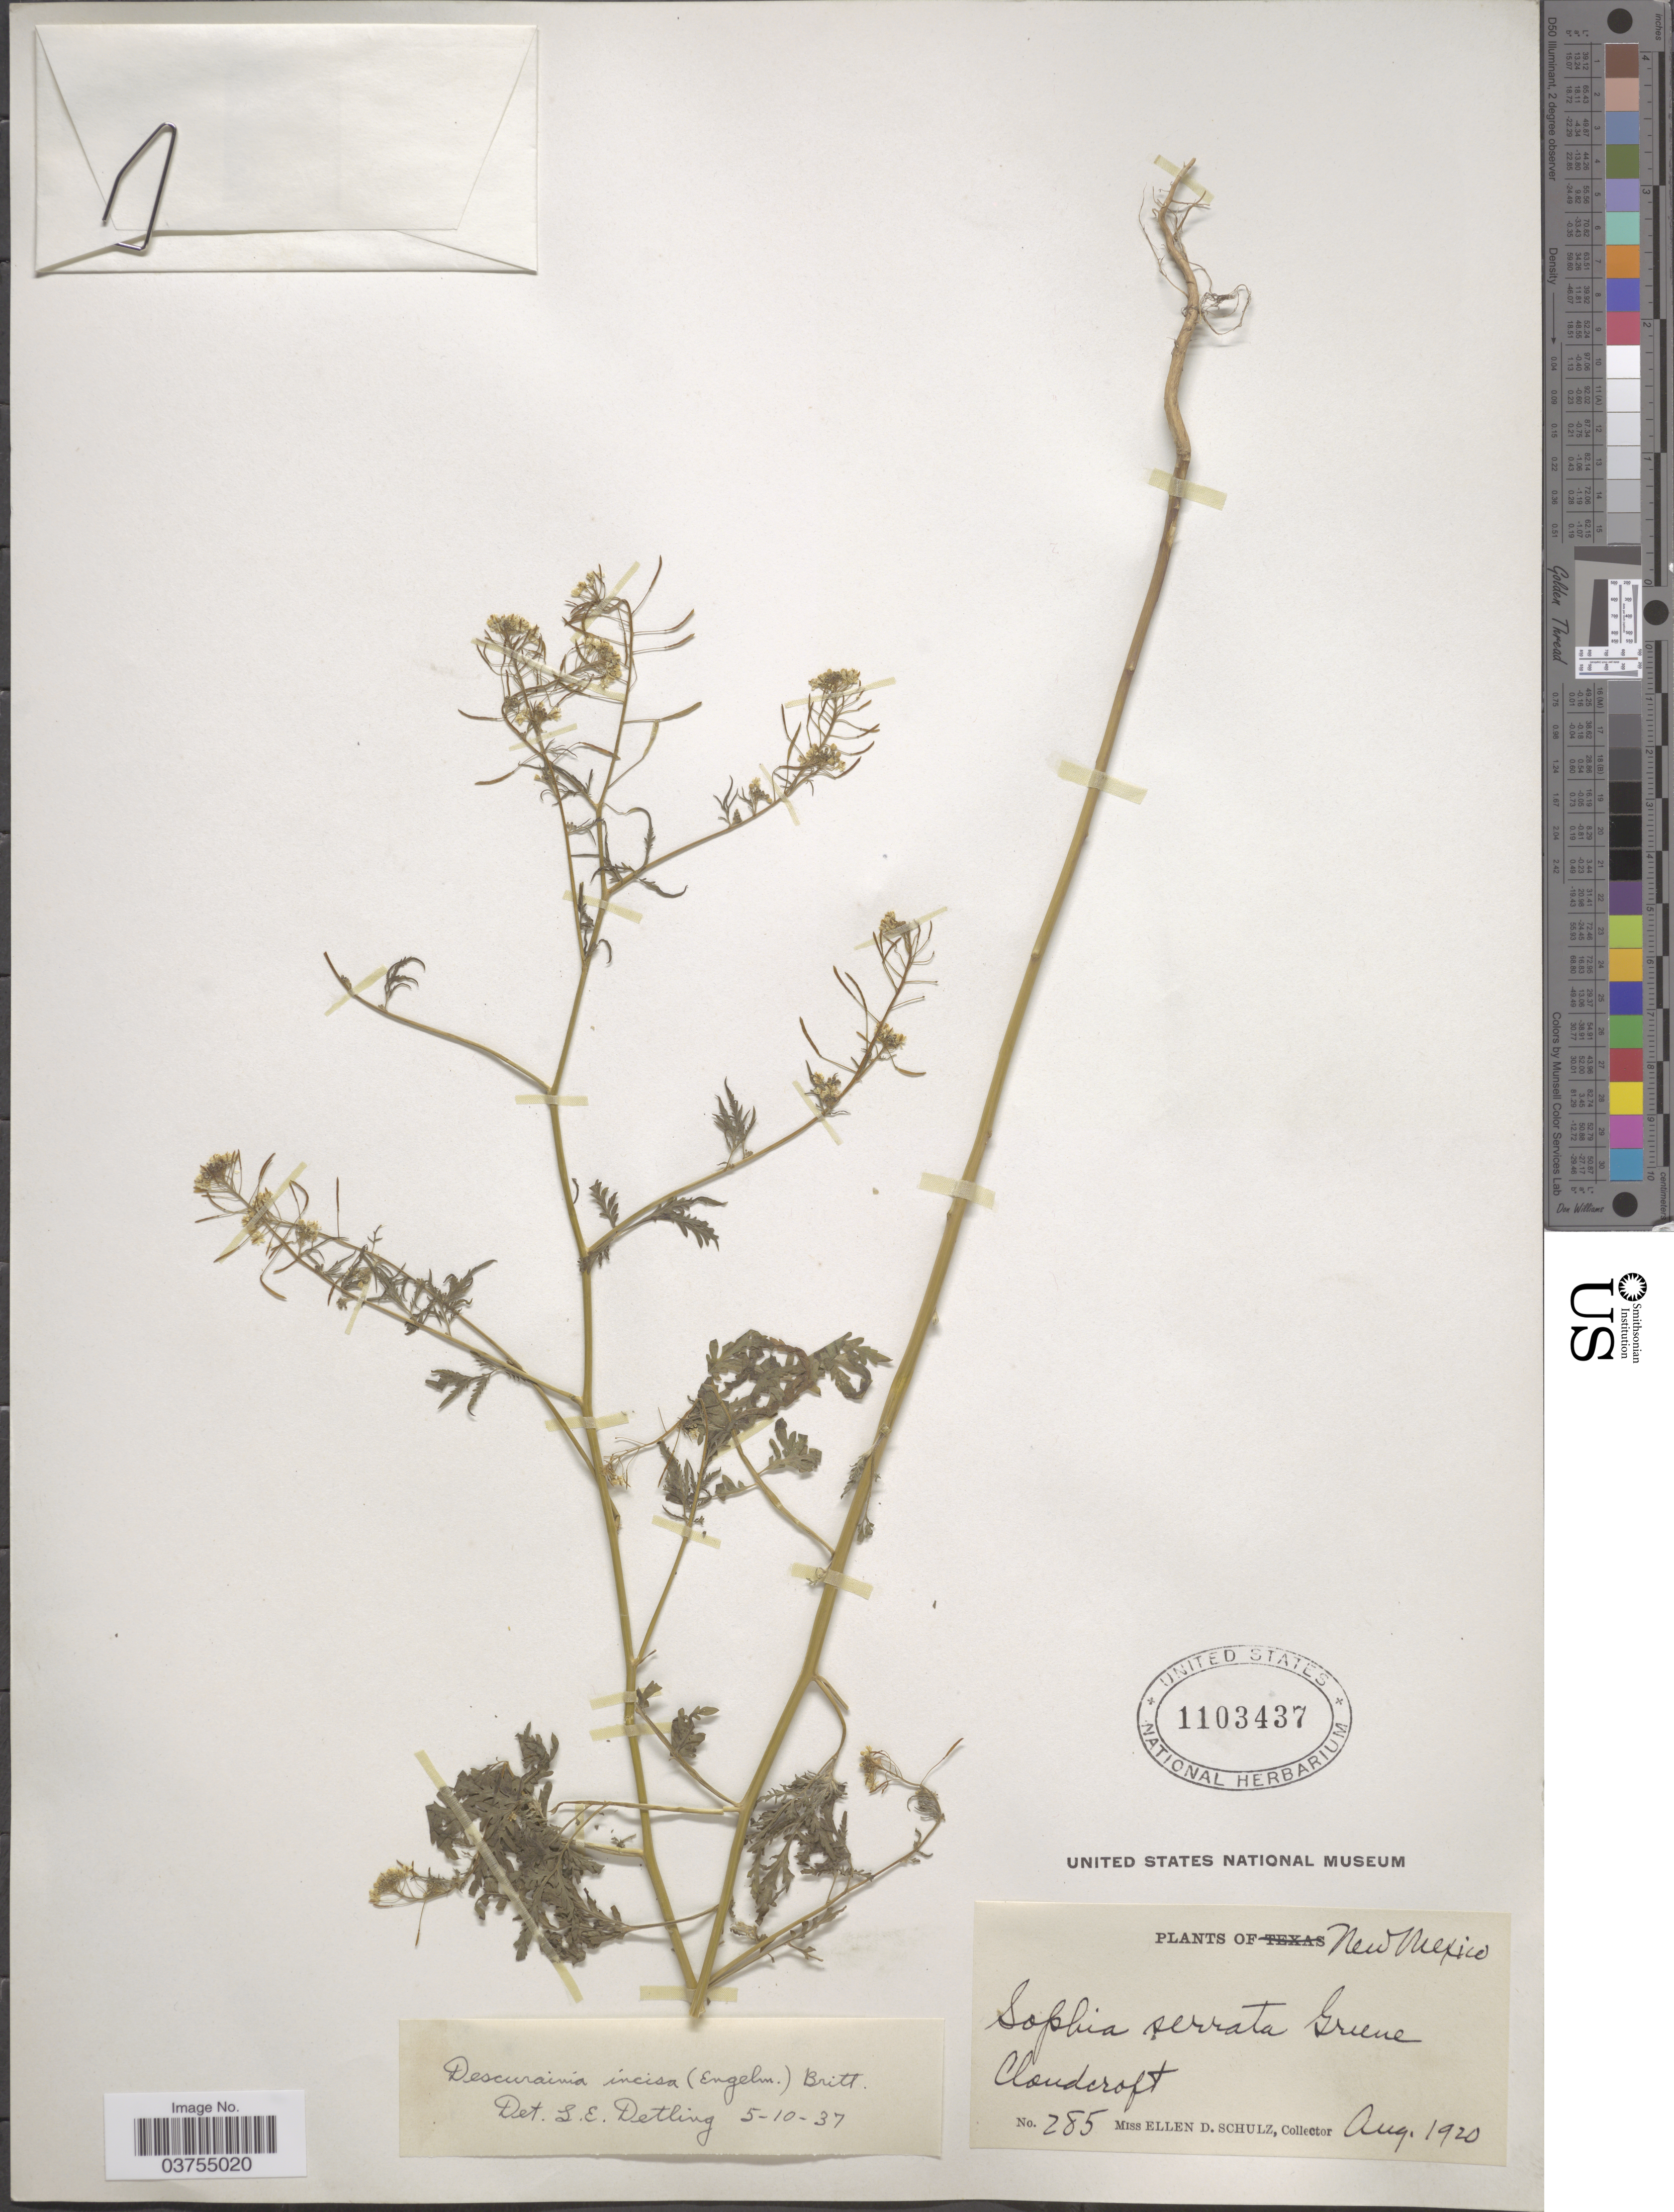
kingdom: Plantae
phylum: Tracheophyta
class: Magnoliopsida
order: Brassicales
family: Brassicaceae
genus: Descurainia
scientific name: Descurainia richardsonii subsp. incisa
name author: (Engelm. ex A. Gray) Detling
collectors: E. D. Schulz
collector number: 285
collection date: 1920-08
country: United States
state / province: New Mexico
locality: Cloudcroft.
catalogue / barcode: US 1103437